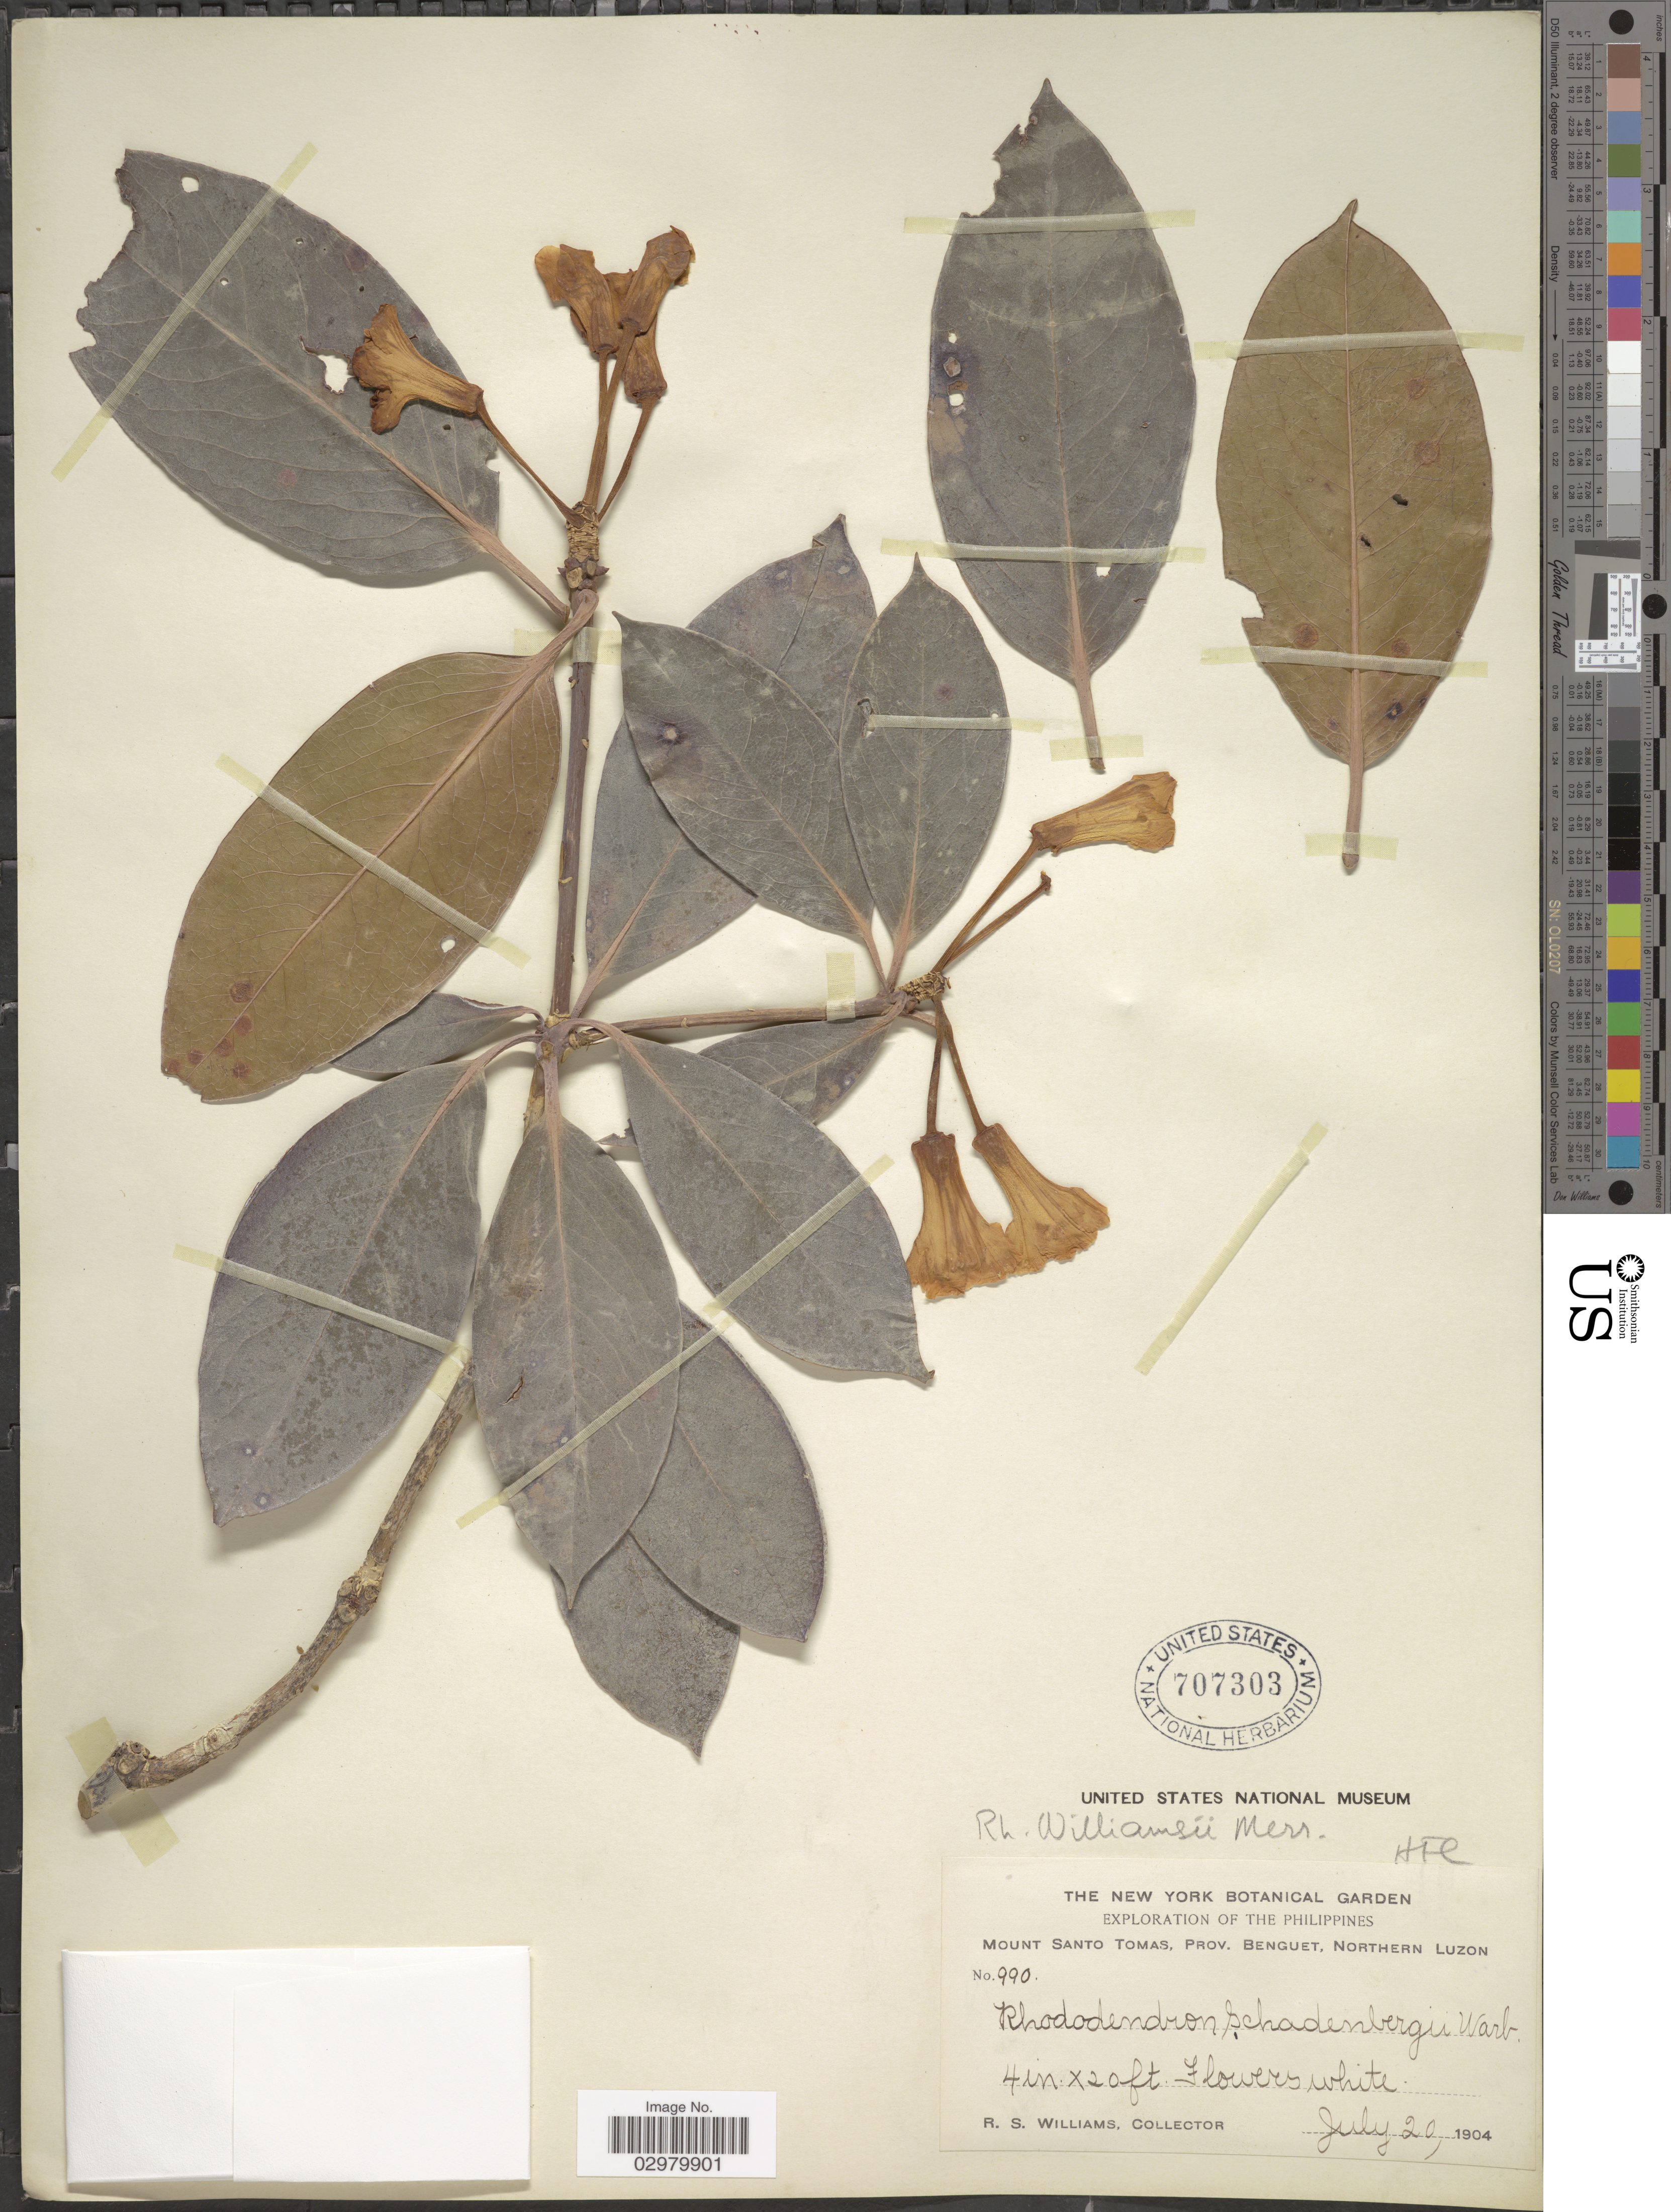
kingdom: Plantae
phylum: Tracheophyta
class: Magnoliopsida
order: Ericales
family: Ericaceae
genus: Rhododendron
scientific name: Rhododendron williamsii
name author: Merr. ex H.F. Copel.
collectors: R. S. Williams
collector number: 990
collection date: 1904-07-20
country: Philippines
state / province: Cordillera (Administrative Region)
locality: Mount Santo Tomas, Prov. Benguet, Northern Luzon.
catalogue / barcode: US 707303